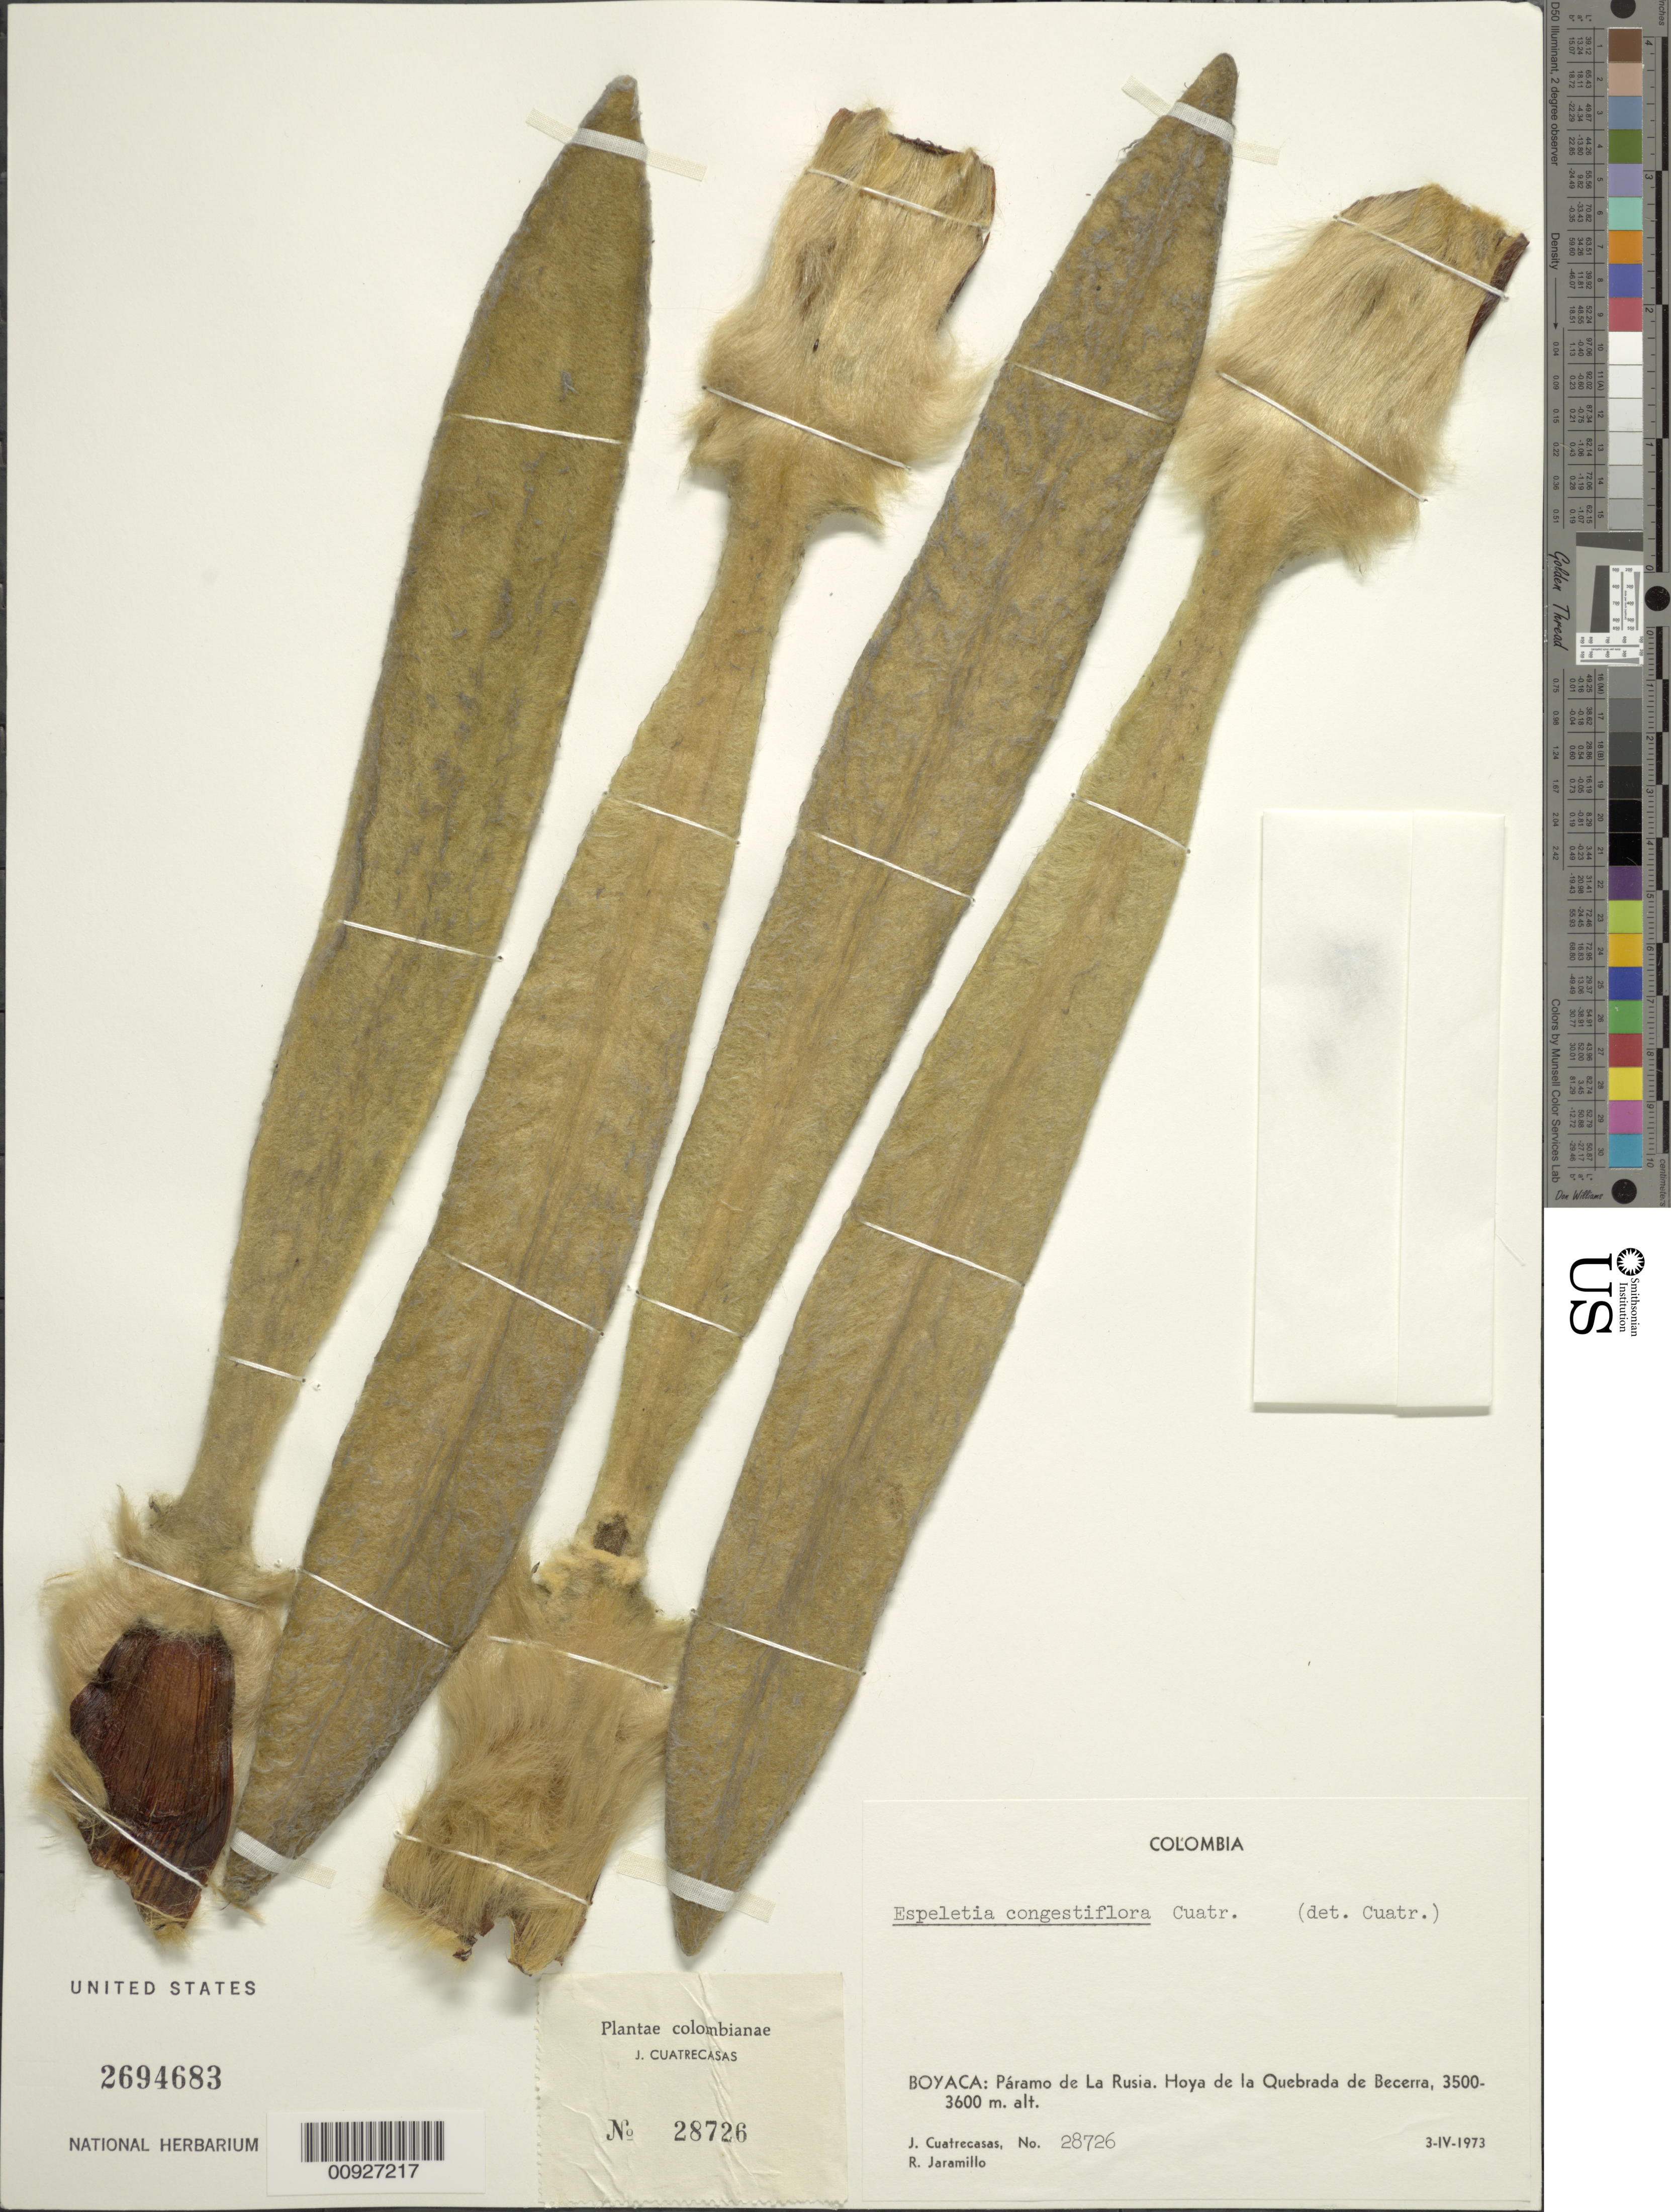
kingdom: Plantae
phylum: Tracheophyta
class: Magnoliopsida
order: Asterales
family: Asteraceae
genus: Espeletia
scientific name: Espeletia congestiflora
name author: Cuatrec.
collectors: J. Cuatrecasas & R. Jaramillo M.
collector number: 28726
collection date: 1973-04-03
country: Colombia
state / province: Boyacá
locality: P. de La Rusia. Páramo de La Rusia, Hoya de la Quebrada de Becerra.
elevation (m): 3500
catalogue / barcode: US 2694683